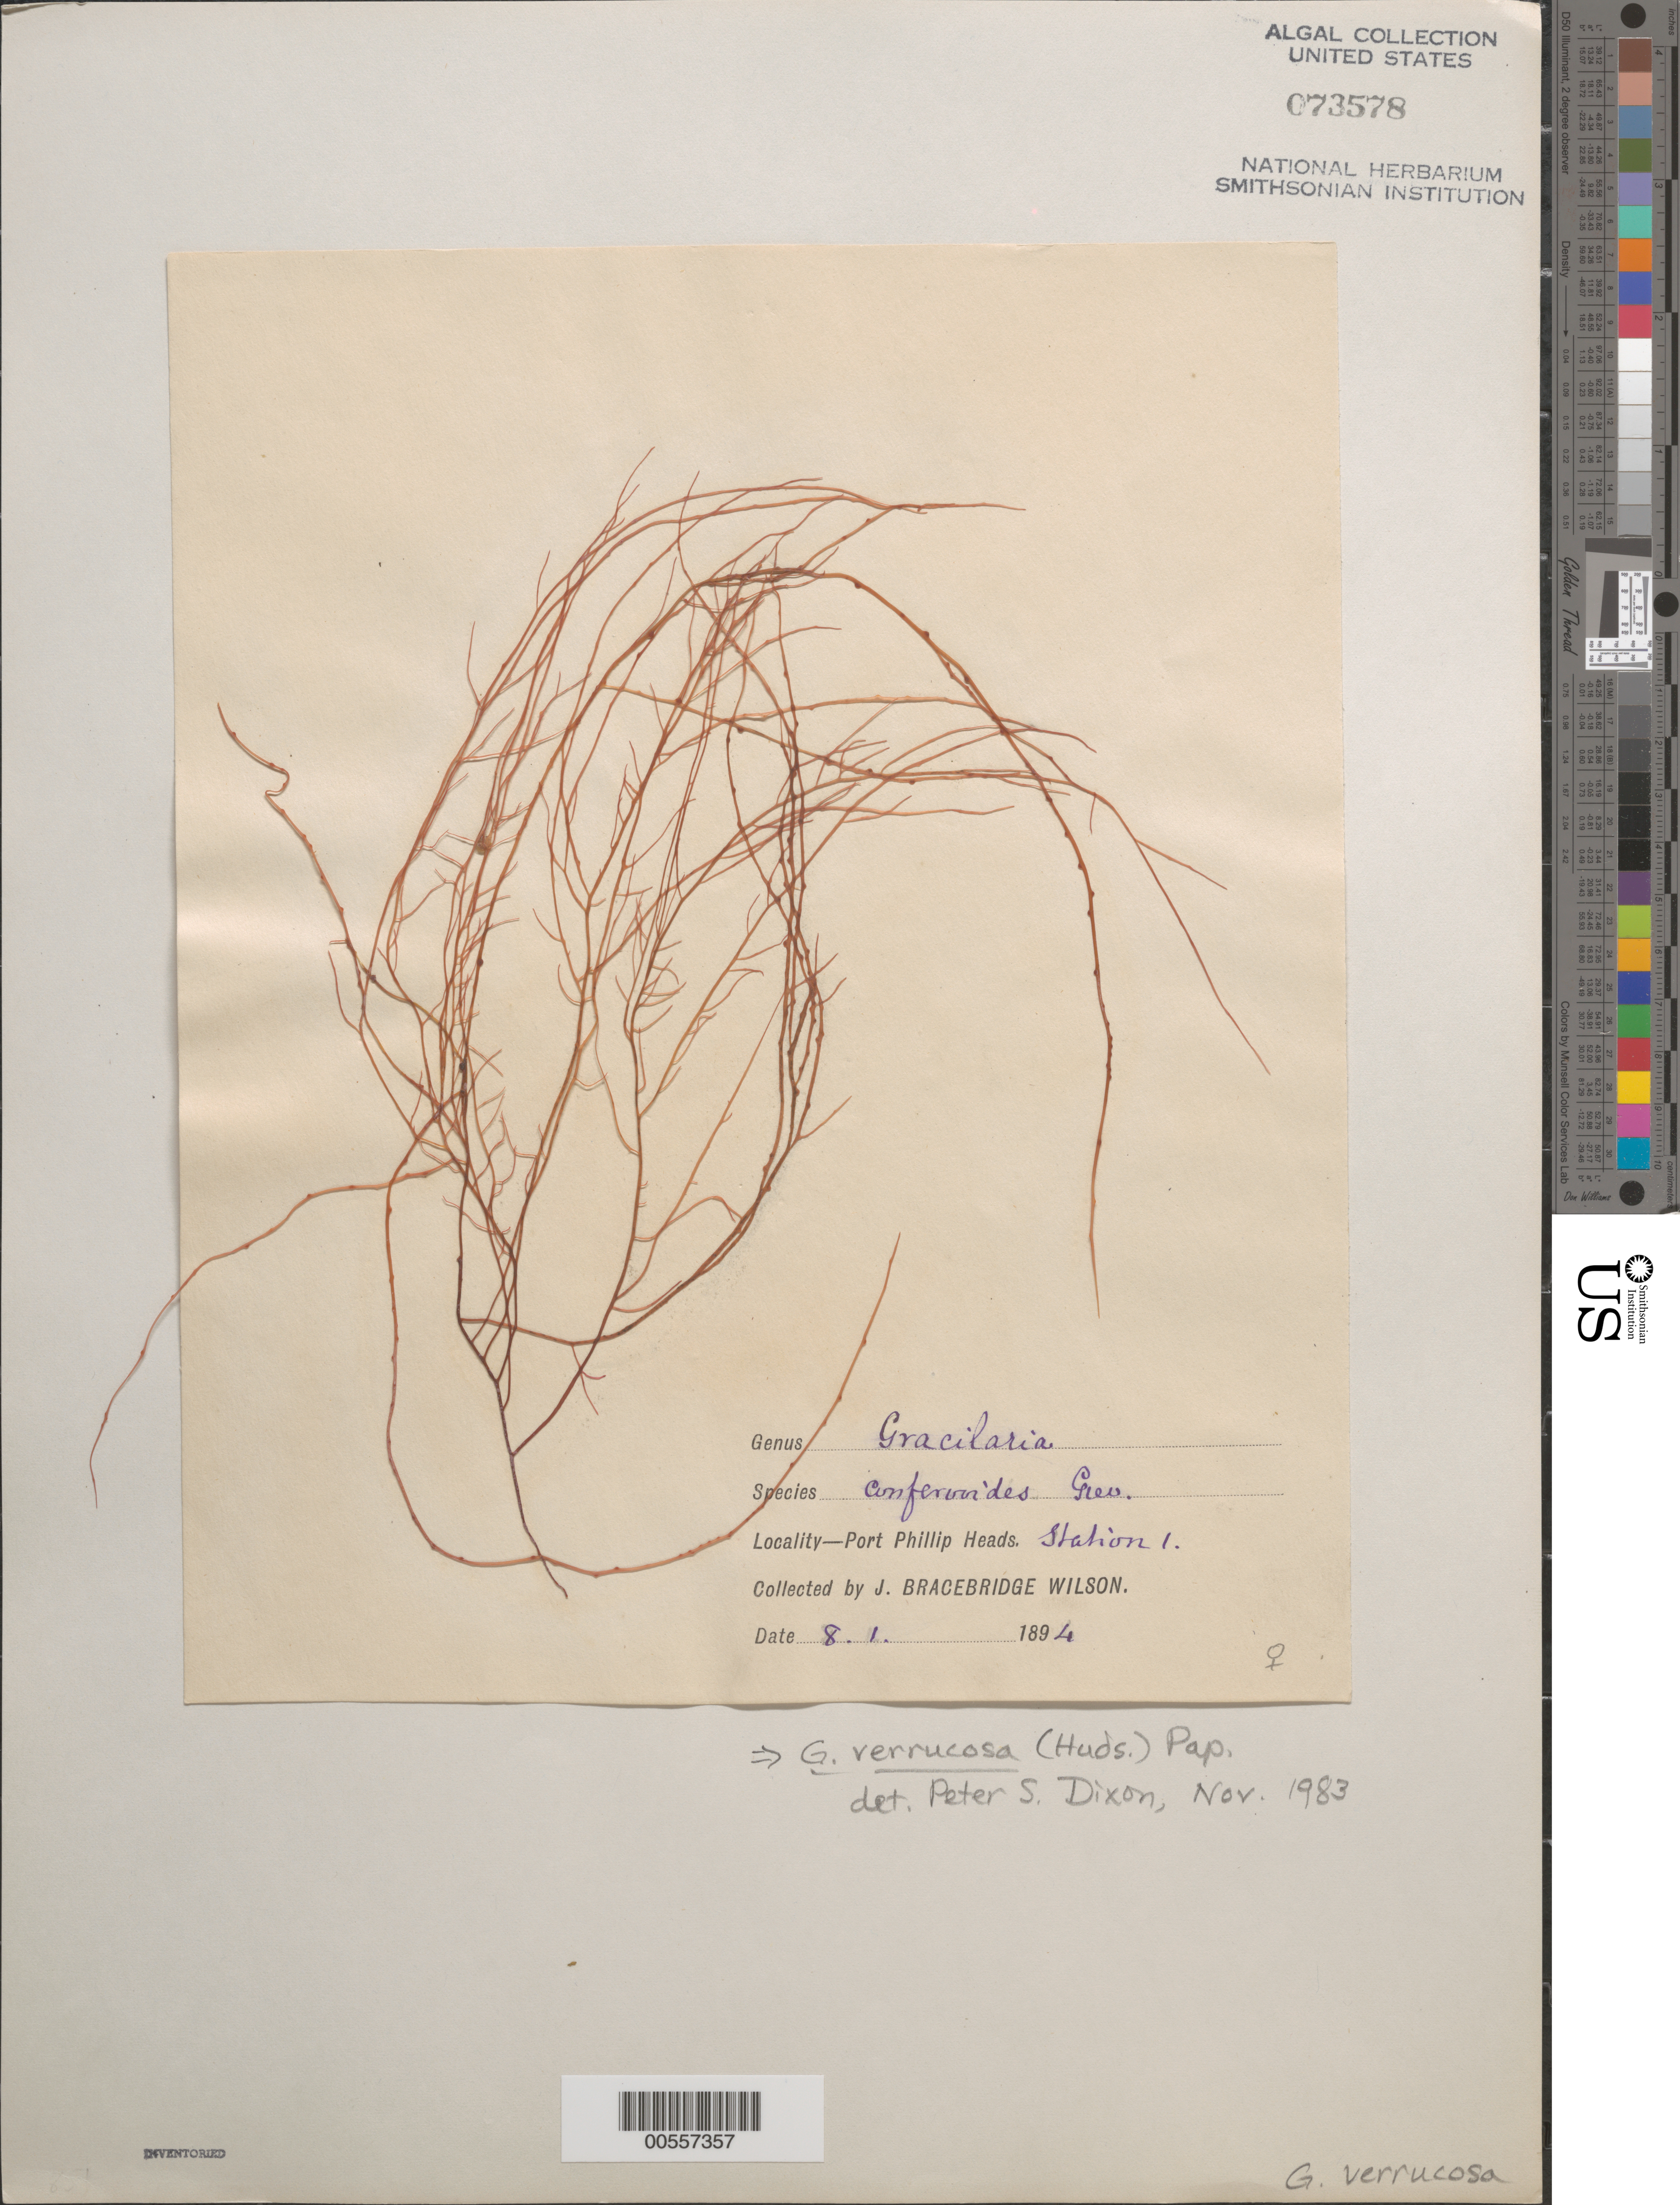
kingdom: Plantae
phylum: Rhodophyta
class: Florideophyceae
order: Gracilariales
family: Gracilariaceae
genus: Gracilariopsis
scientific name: Gracilariopsis longissima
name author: (S.G. Gmel.) Steentoft et al.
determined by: Algae name updating Project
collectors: J. B. Wilson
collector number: Station 1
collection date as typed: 08 Jan 1884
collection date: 1884-01-08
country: Australia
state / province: Victoria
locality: Port Phillip Heads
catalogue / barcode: US 73578